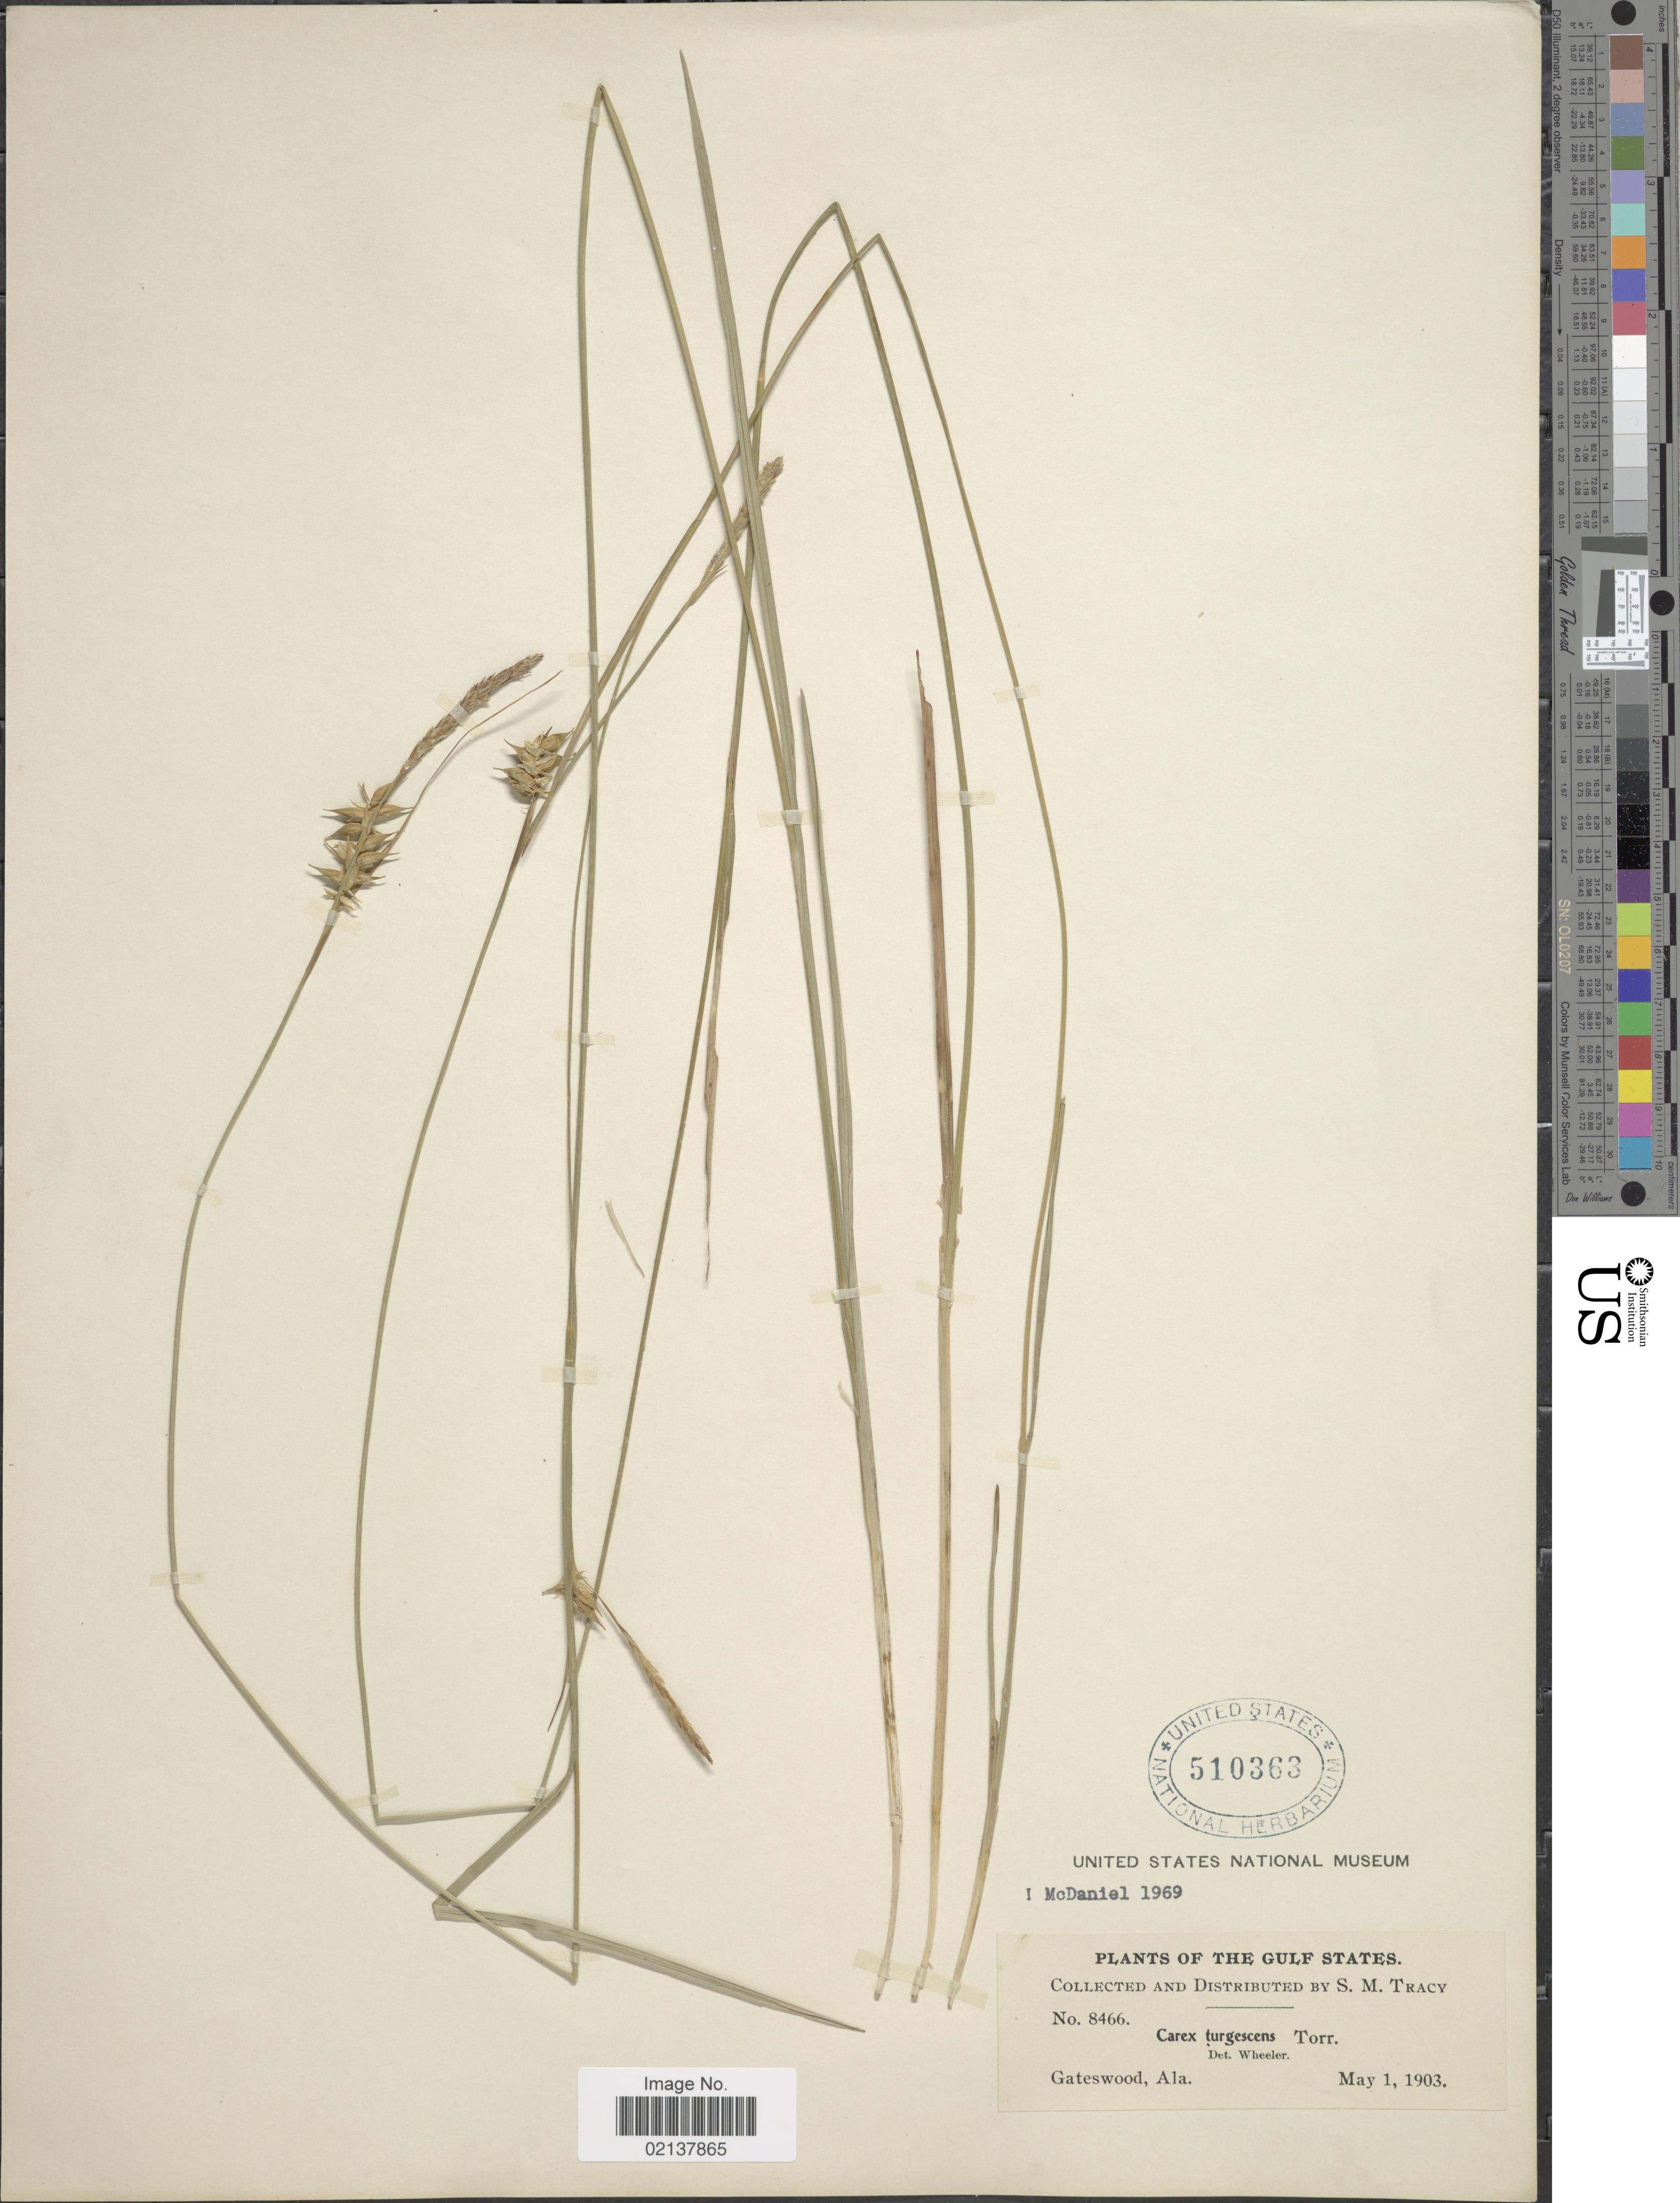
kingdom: Plantae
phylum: Tracheophyta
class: Liliopsida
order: Poales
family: Cyperaceae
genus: Carex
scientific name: Carex turgescens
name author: Torr.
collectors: S. M. Tracy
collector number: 8466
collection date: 1903-05-01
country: United States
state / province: Alabama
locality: The Gulf States, Gateswood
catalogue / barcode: US 510363